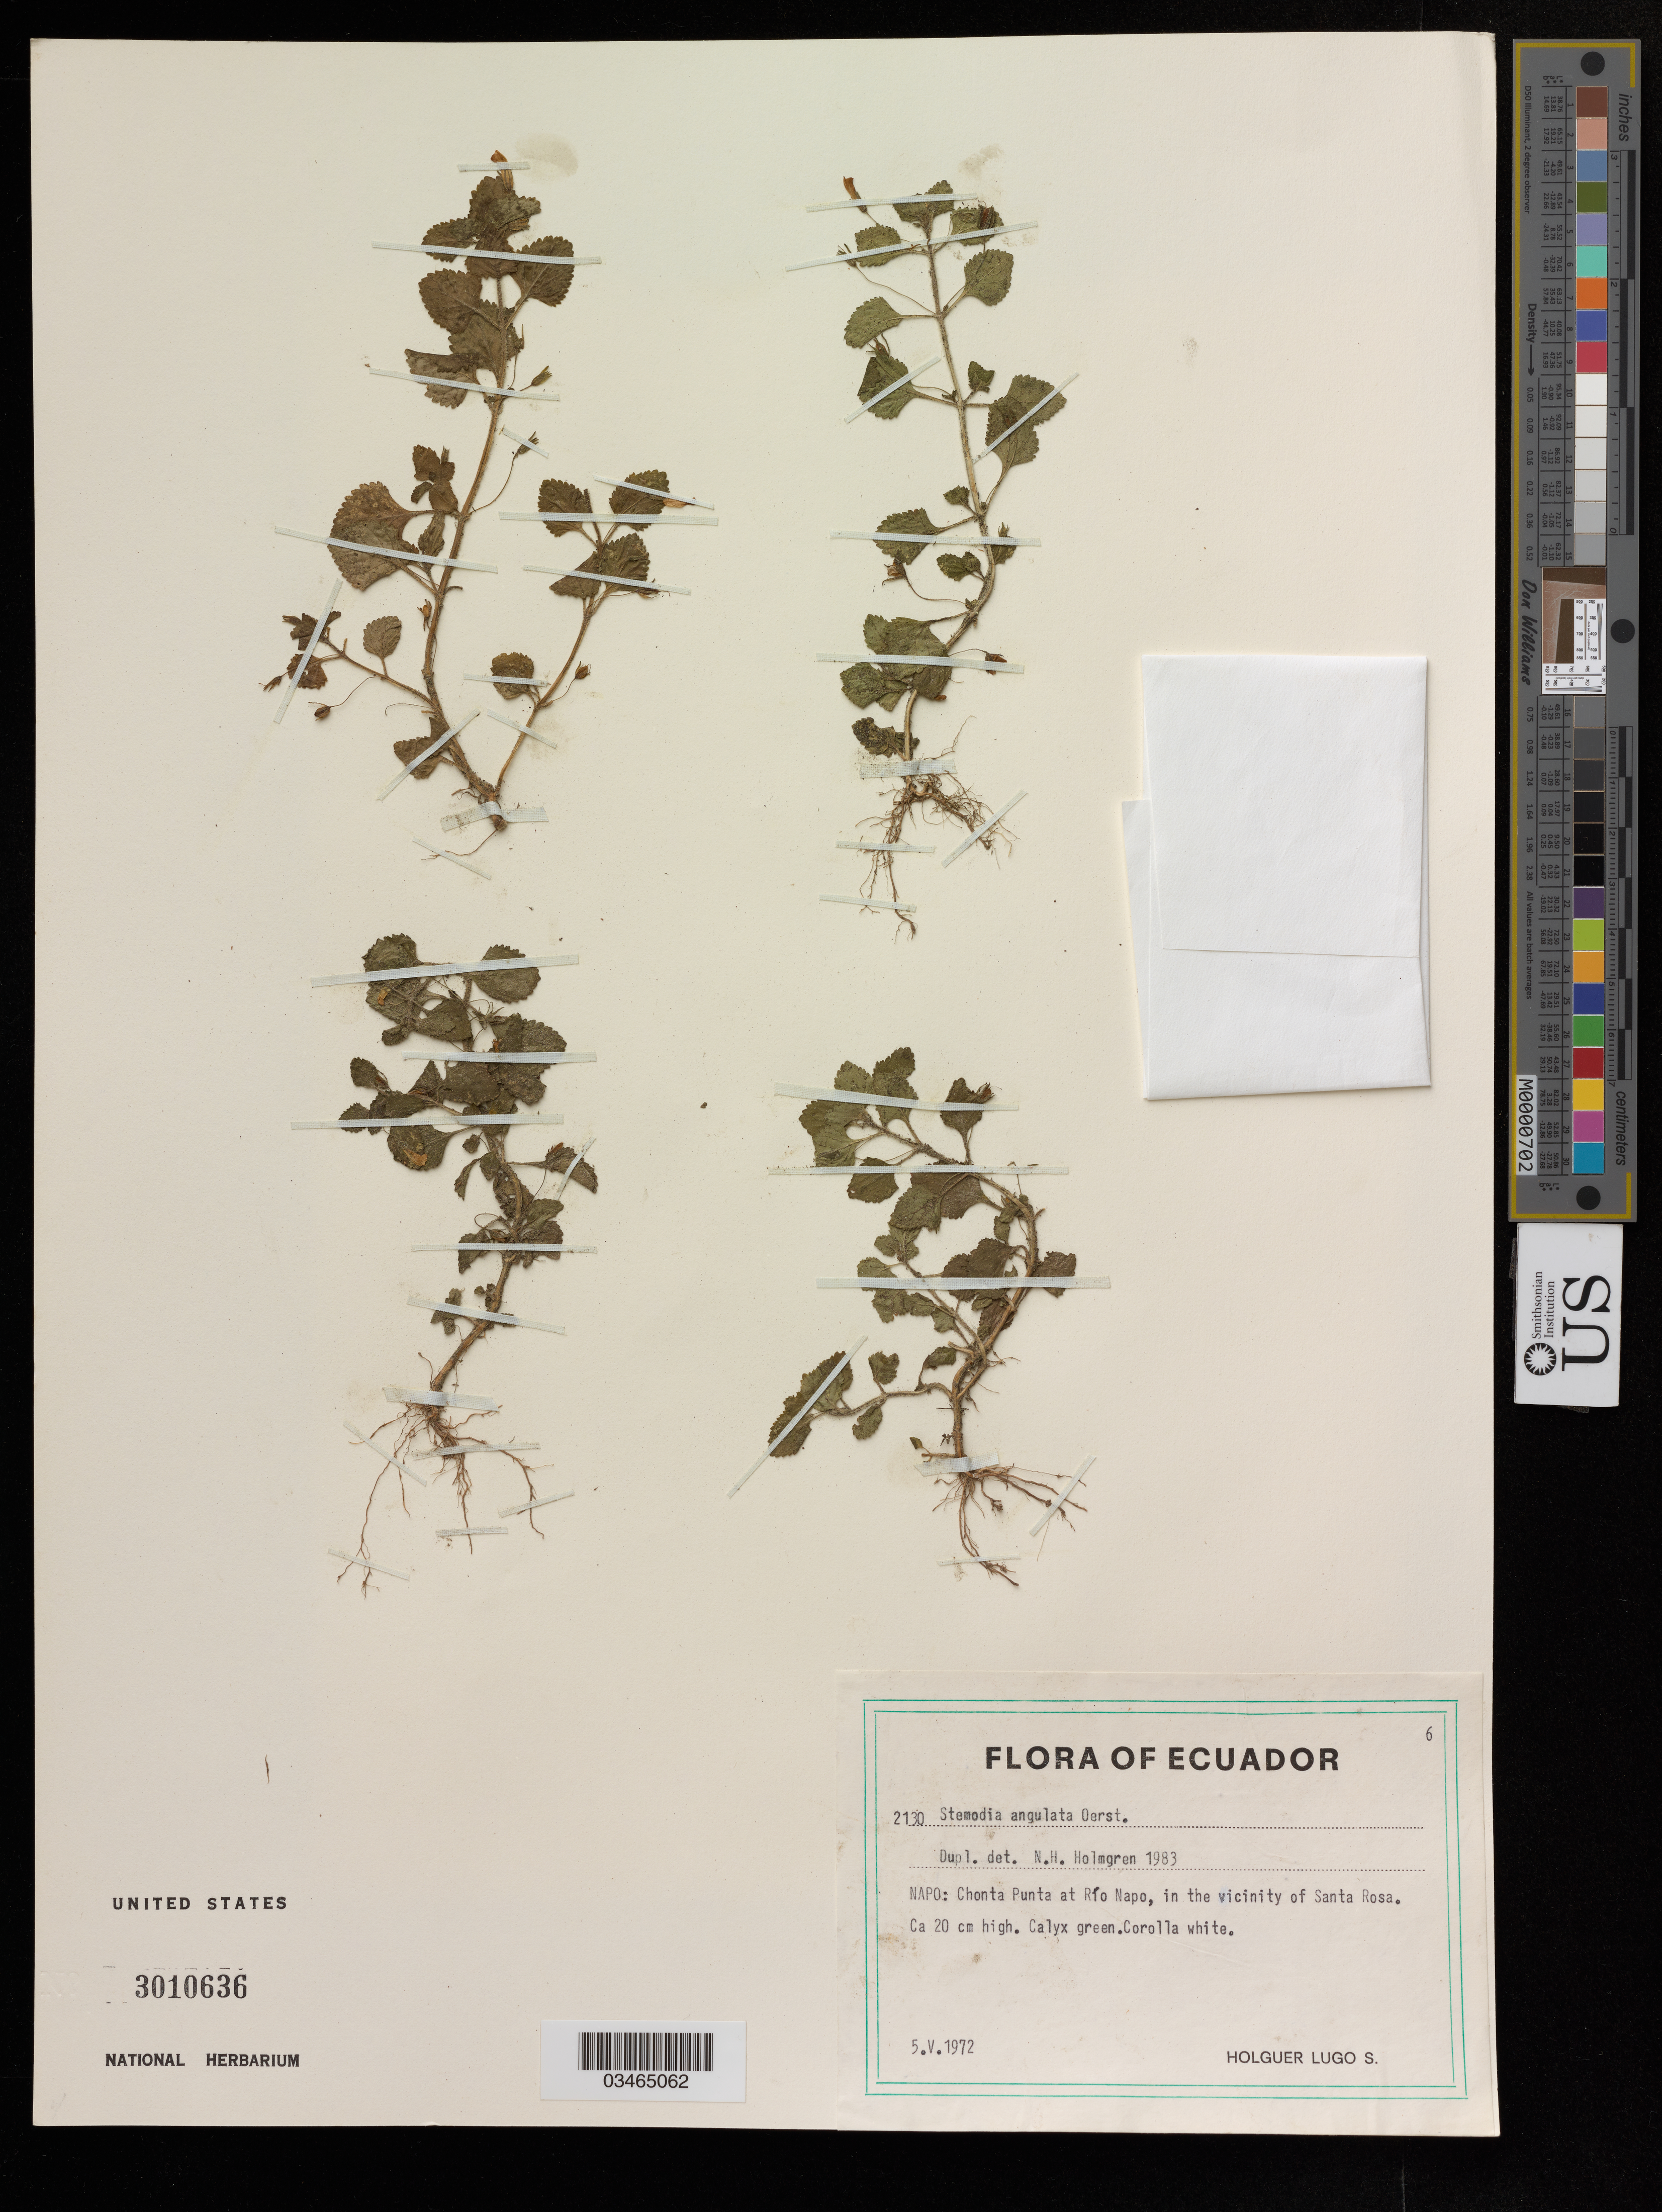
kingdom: Plantae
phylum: Tracheophyta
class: Magnoliopsida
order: Lamiales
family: Plantaginaceae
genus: Stemodia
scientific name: Stemodia angulata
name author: Oerst.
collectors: H. Lugo S.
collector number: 6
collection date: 1972-05-05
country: Ecuador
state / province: Napo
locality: Chonta Punta at Río Napo, in the vicinity of Santa Rosa.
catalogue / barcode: US 3010636